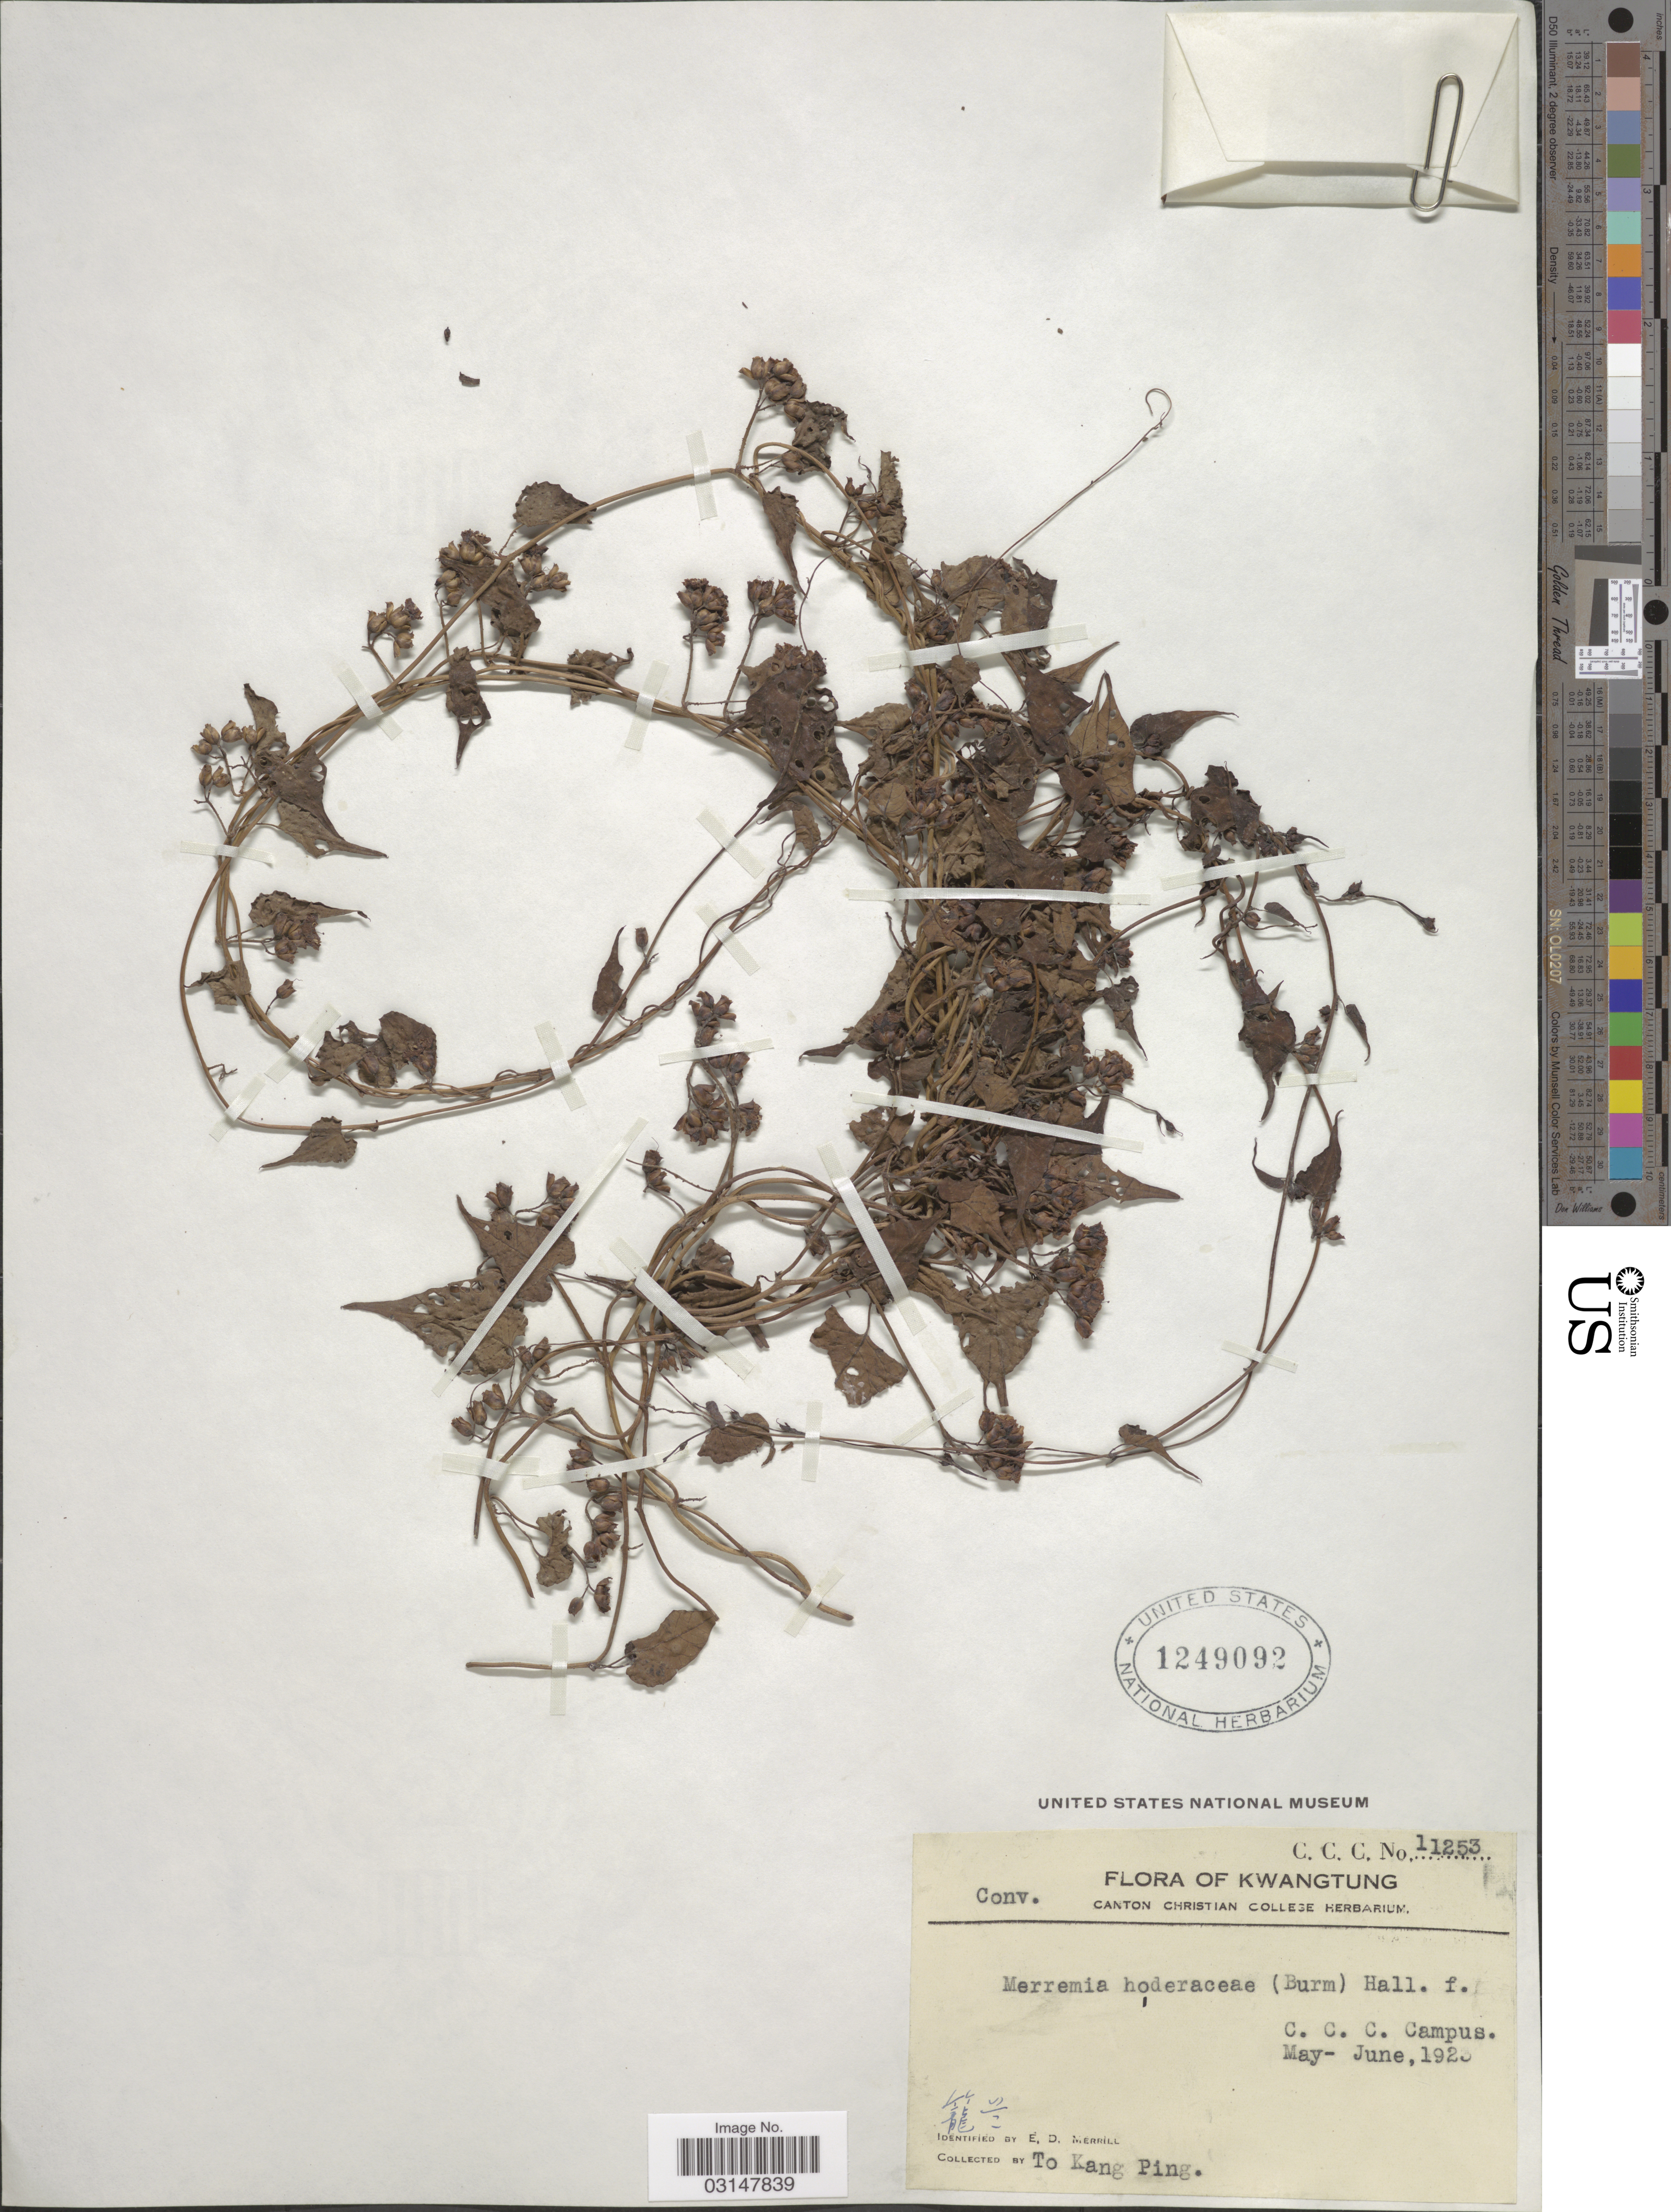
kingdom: Plantae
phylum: Tracheophyta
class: Magnoliopsida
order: Solanales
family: Convolvulaceae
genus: Merremia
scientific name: Merremia hederacea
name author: (Burm. f.) Hallier f.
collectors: T. Ping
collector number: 11253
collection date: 1923-05/1923-06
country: China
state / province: Guangdong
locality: Kwangtung. C. C. C. Campus.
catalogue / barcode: US 1249092